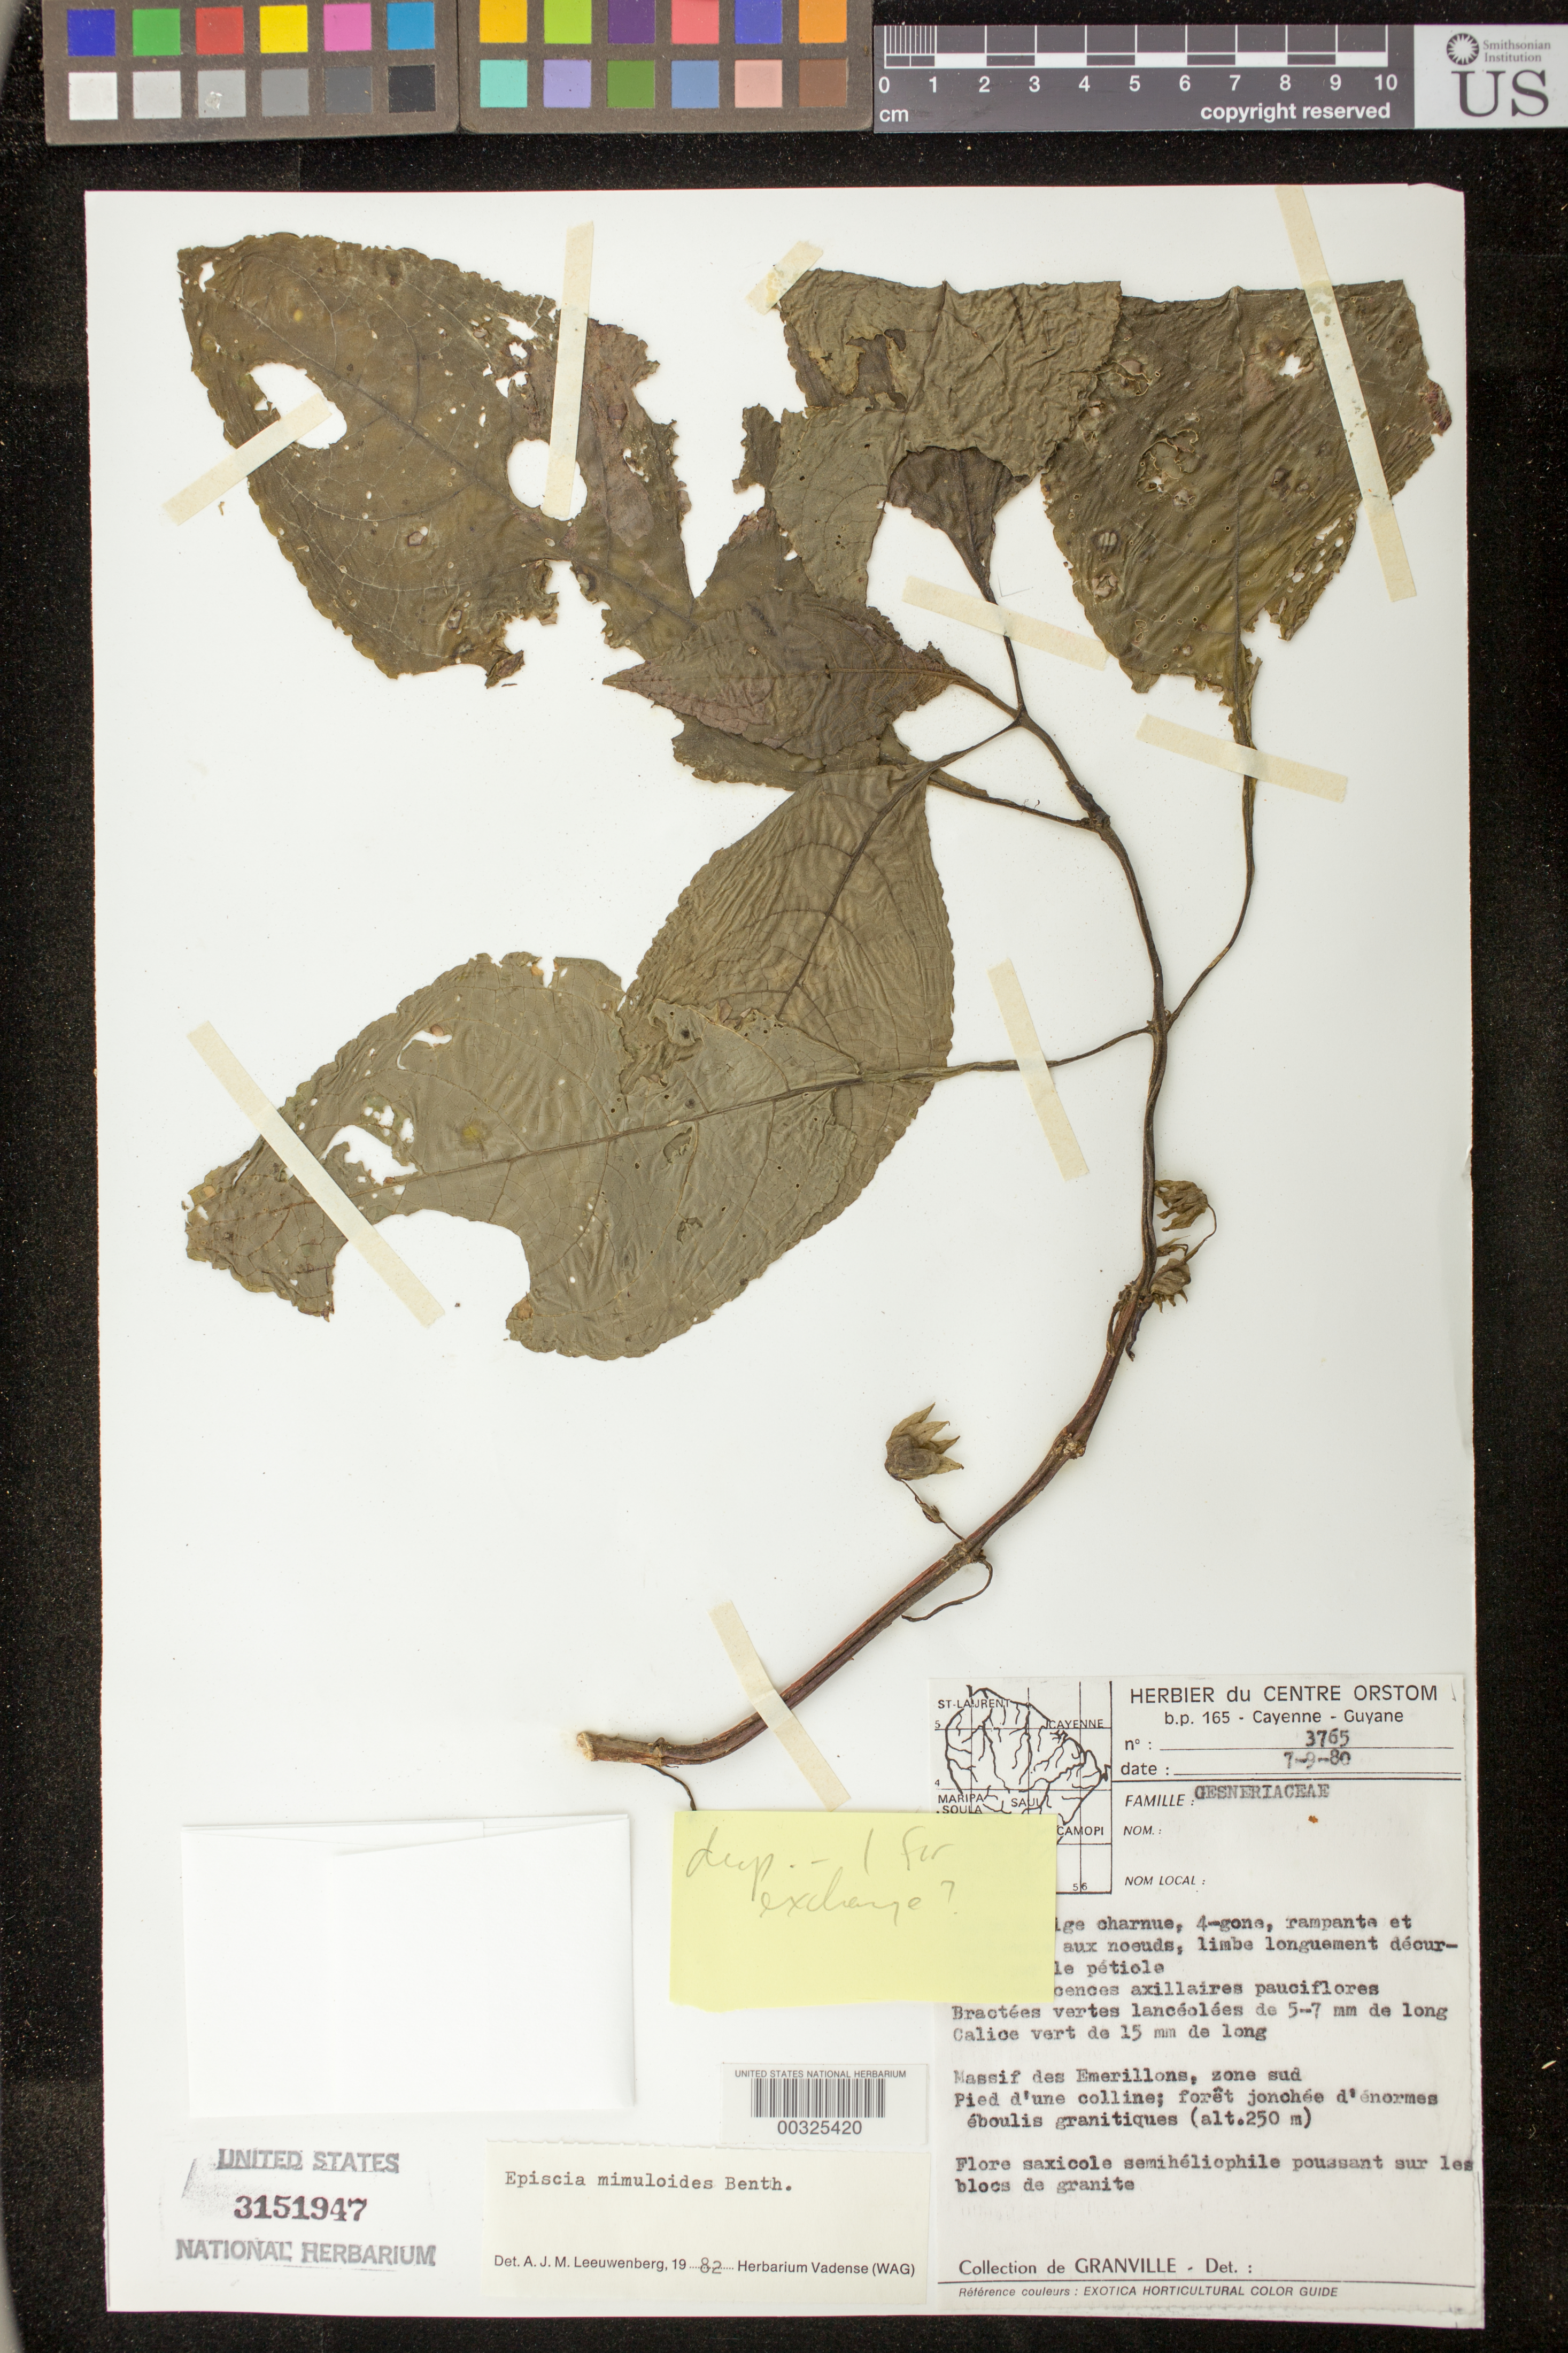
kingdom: Plantae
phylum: Tracheophyta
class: Magnoliopsida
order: Lamiales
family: Gesneriaceae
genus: Nautilocalyx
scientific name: Nautilocalyx mimuloides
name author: (Benth.) C.V. Morton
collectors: J.-J. de Granville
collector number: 3765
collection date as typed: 07 Sep 1980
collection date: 1980-09-07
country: French Guiana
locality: Cayenne, Massif des Emerillons, ...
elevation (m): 250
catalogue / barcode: US 3151947